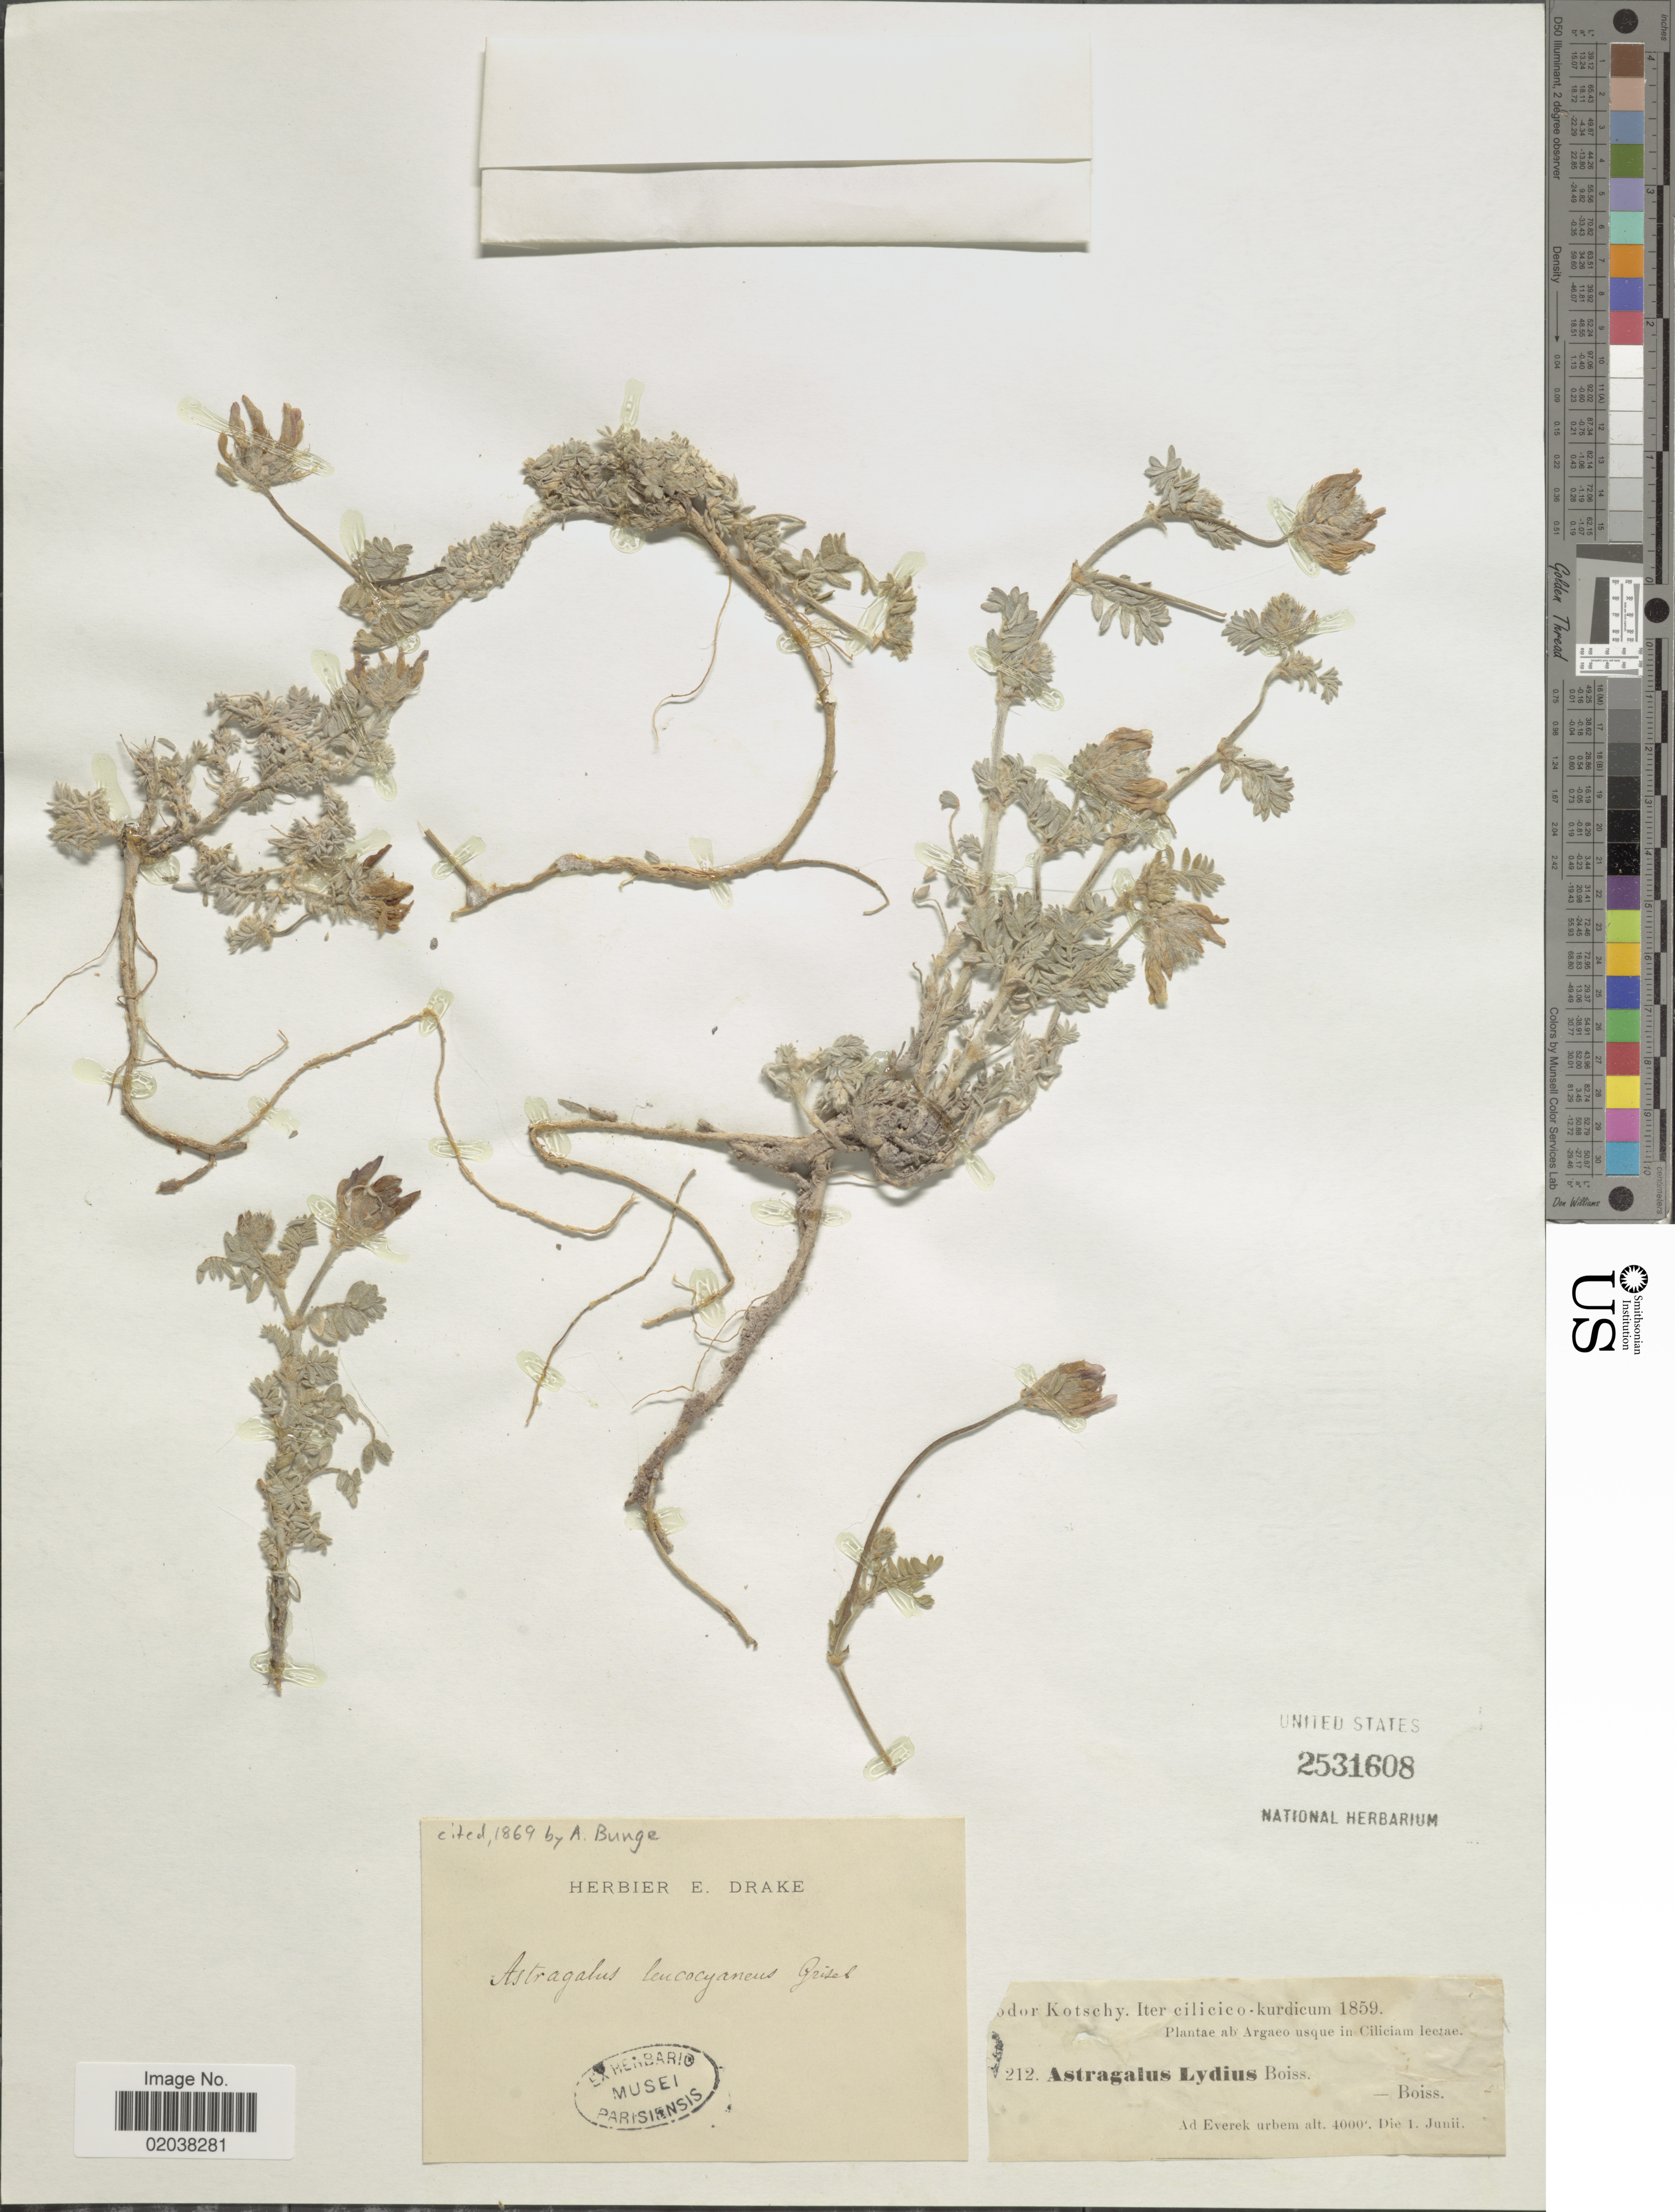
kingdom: Plantae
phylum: Tracheophyta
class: Magnoliopsida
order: Fabales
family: Fabaceae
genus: Astragalus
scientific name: Astragalus lydius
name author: Boiss.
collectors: K. G. Kotschy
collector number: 212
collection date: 1859-06-01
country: Turkey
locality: Cilicio-kurdicum, ab Argaeo usque in Ciliciam lectae, ad Everek urbem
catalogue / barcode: US 2531608